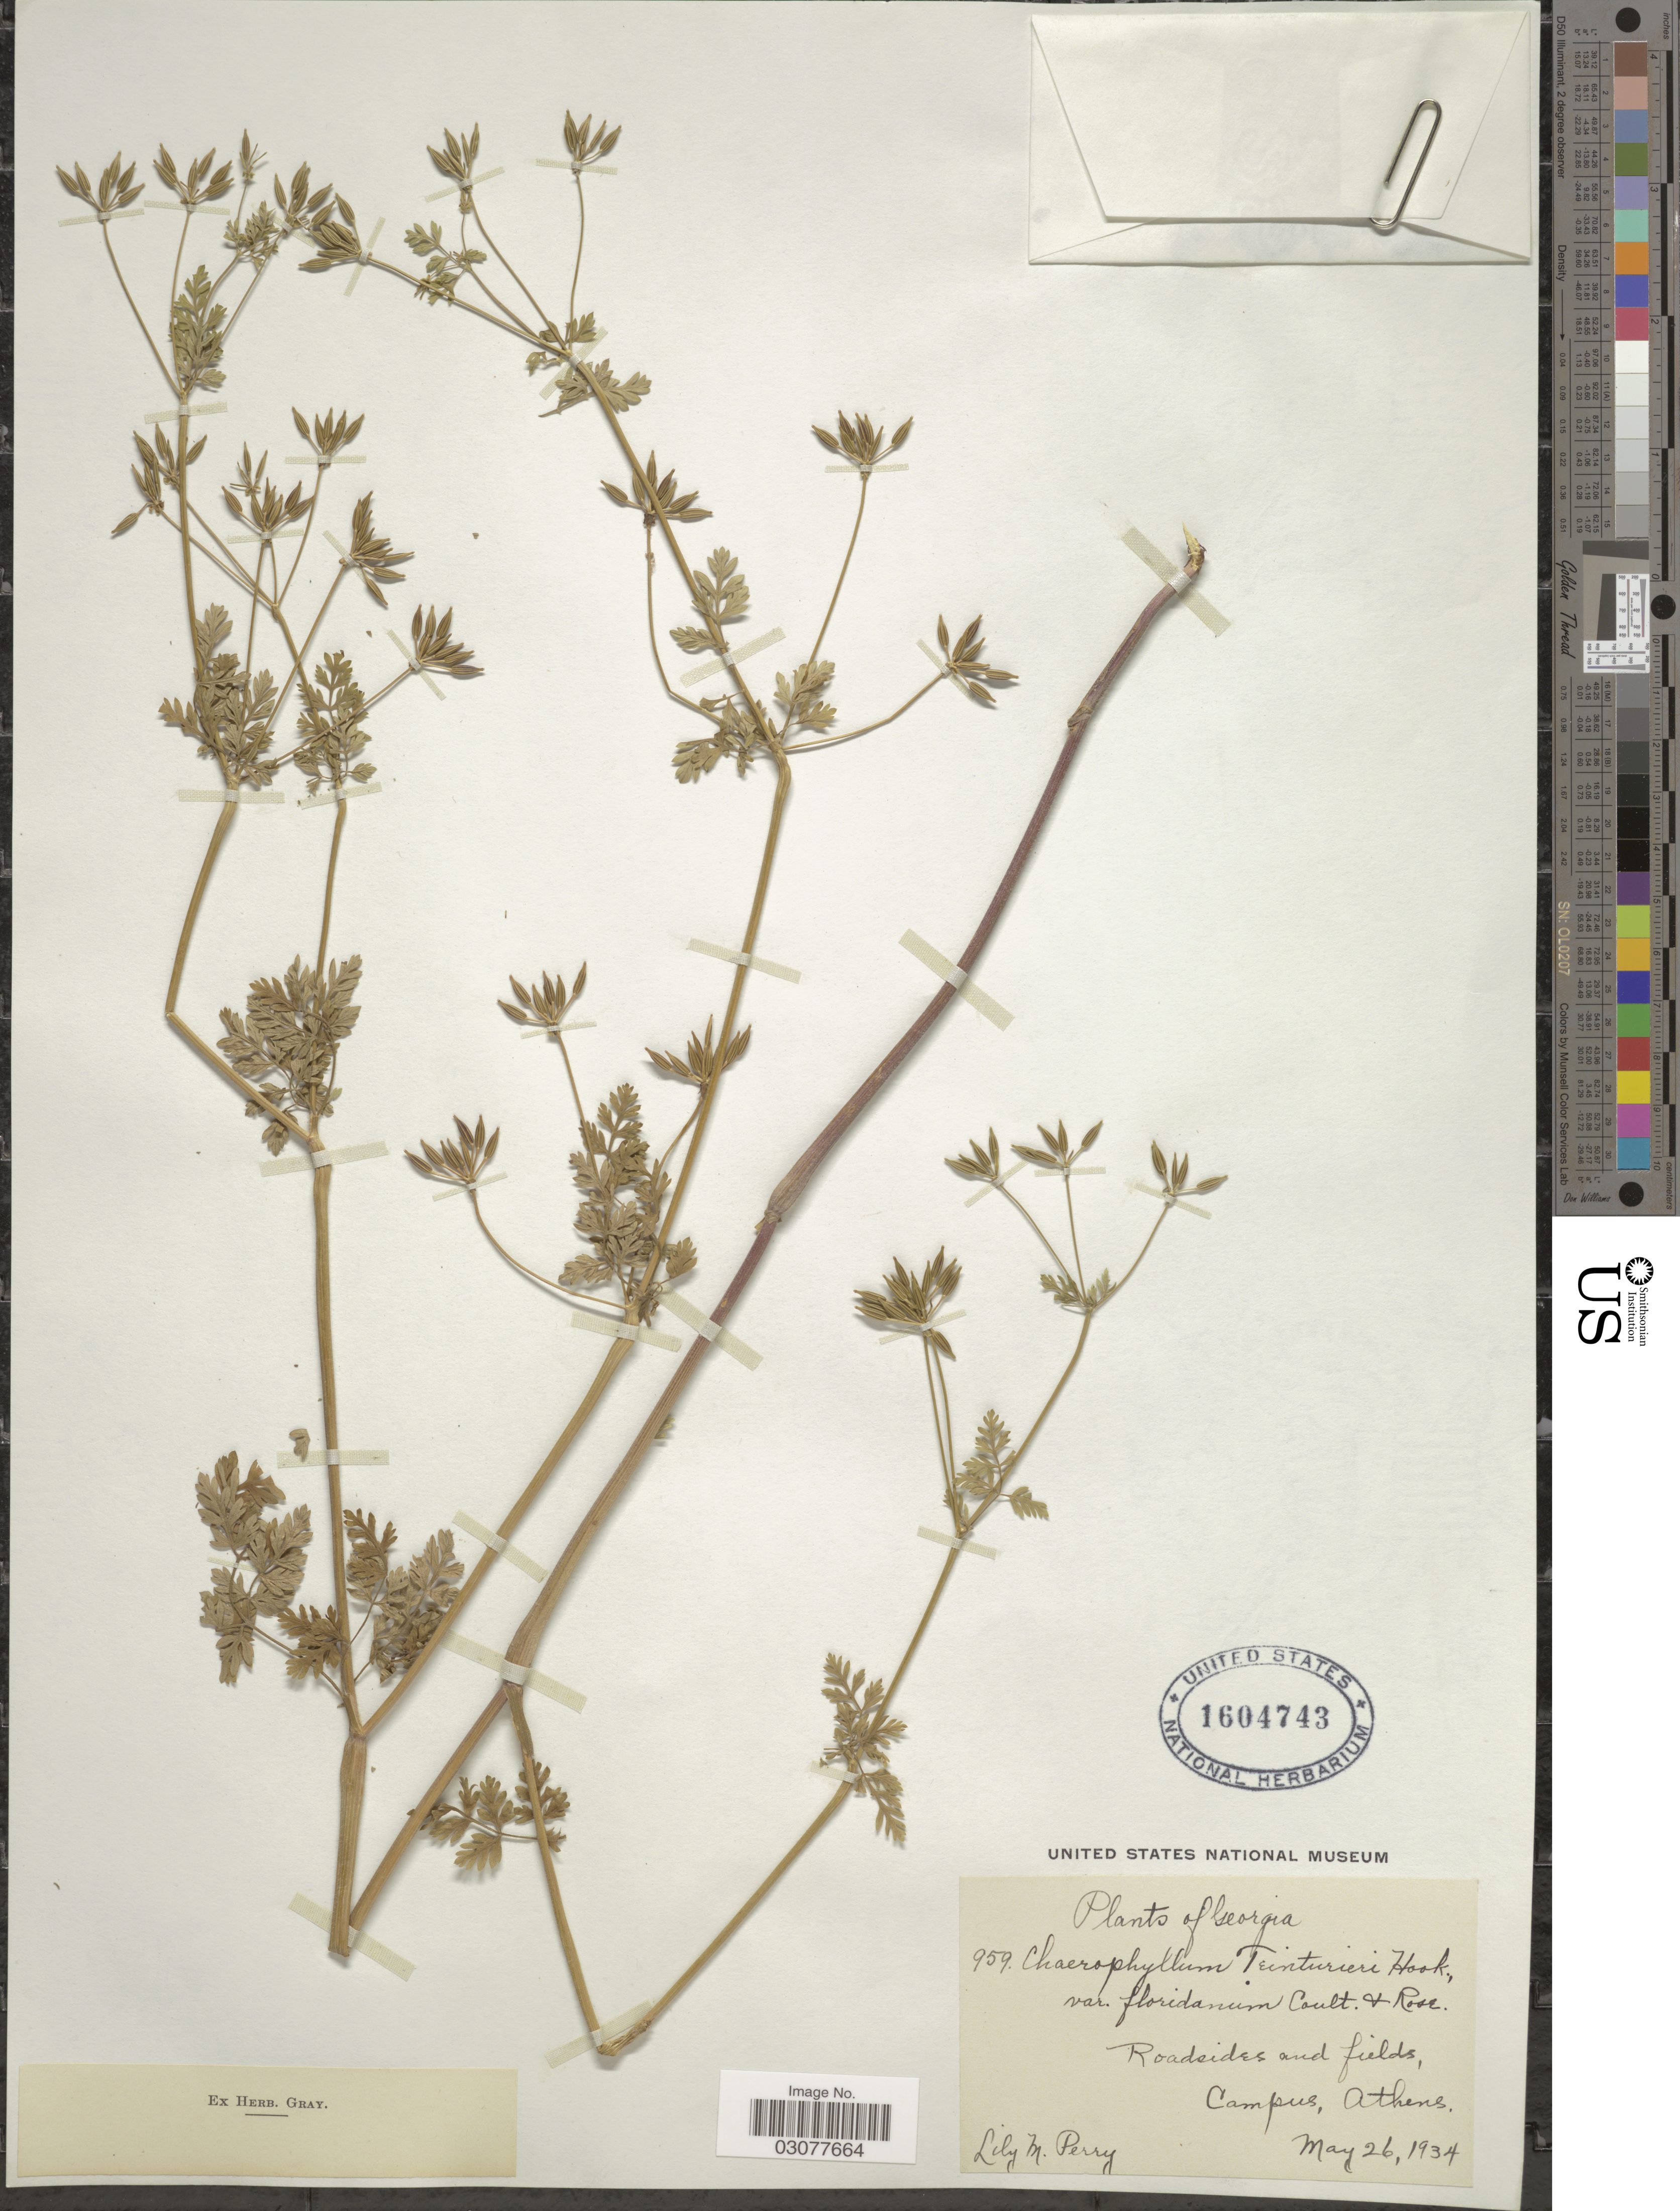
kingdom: Plantae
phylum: Tracheophyta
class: Magnoliopsida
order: Apiales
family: Apiaceae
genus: Chaerophyllum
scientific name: Chaerophyllum tainturieri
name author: Hook.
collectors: L. M. Perry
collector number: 959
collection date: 1934-05-26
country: United States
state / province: Georgia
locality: Roadsides and fields, Campus, Athens.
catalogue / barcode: US 1604743